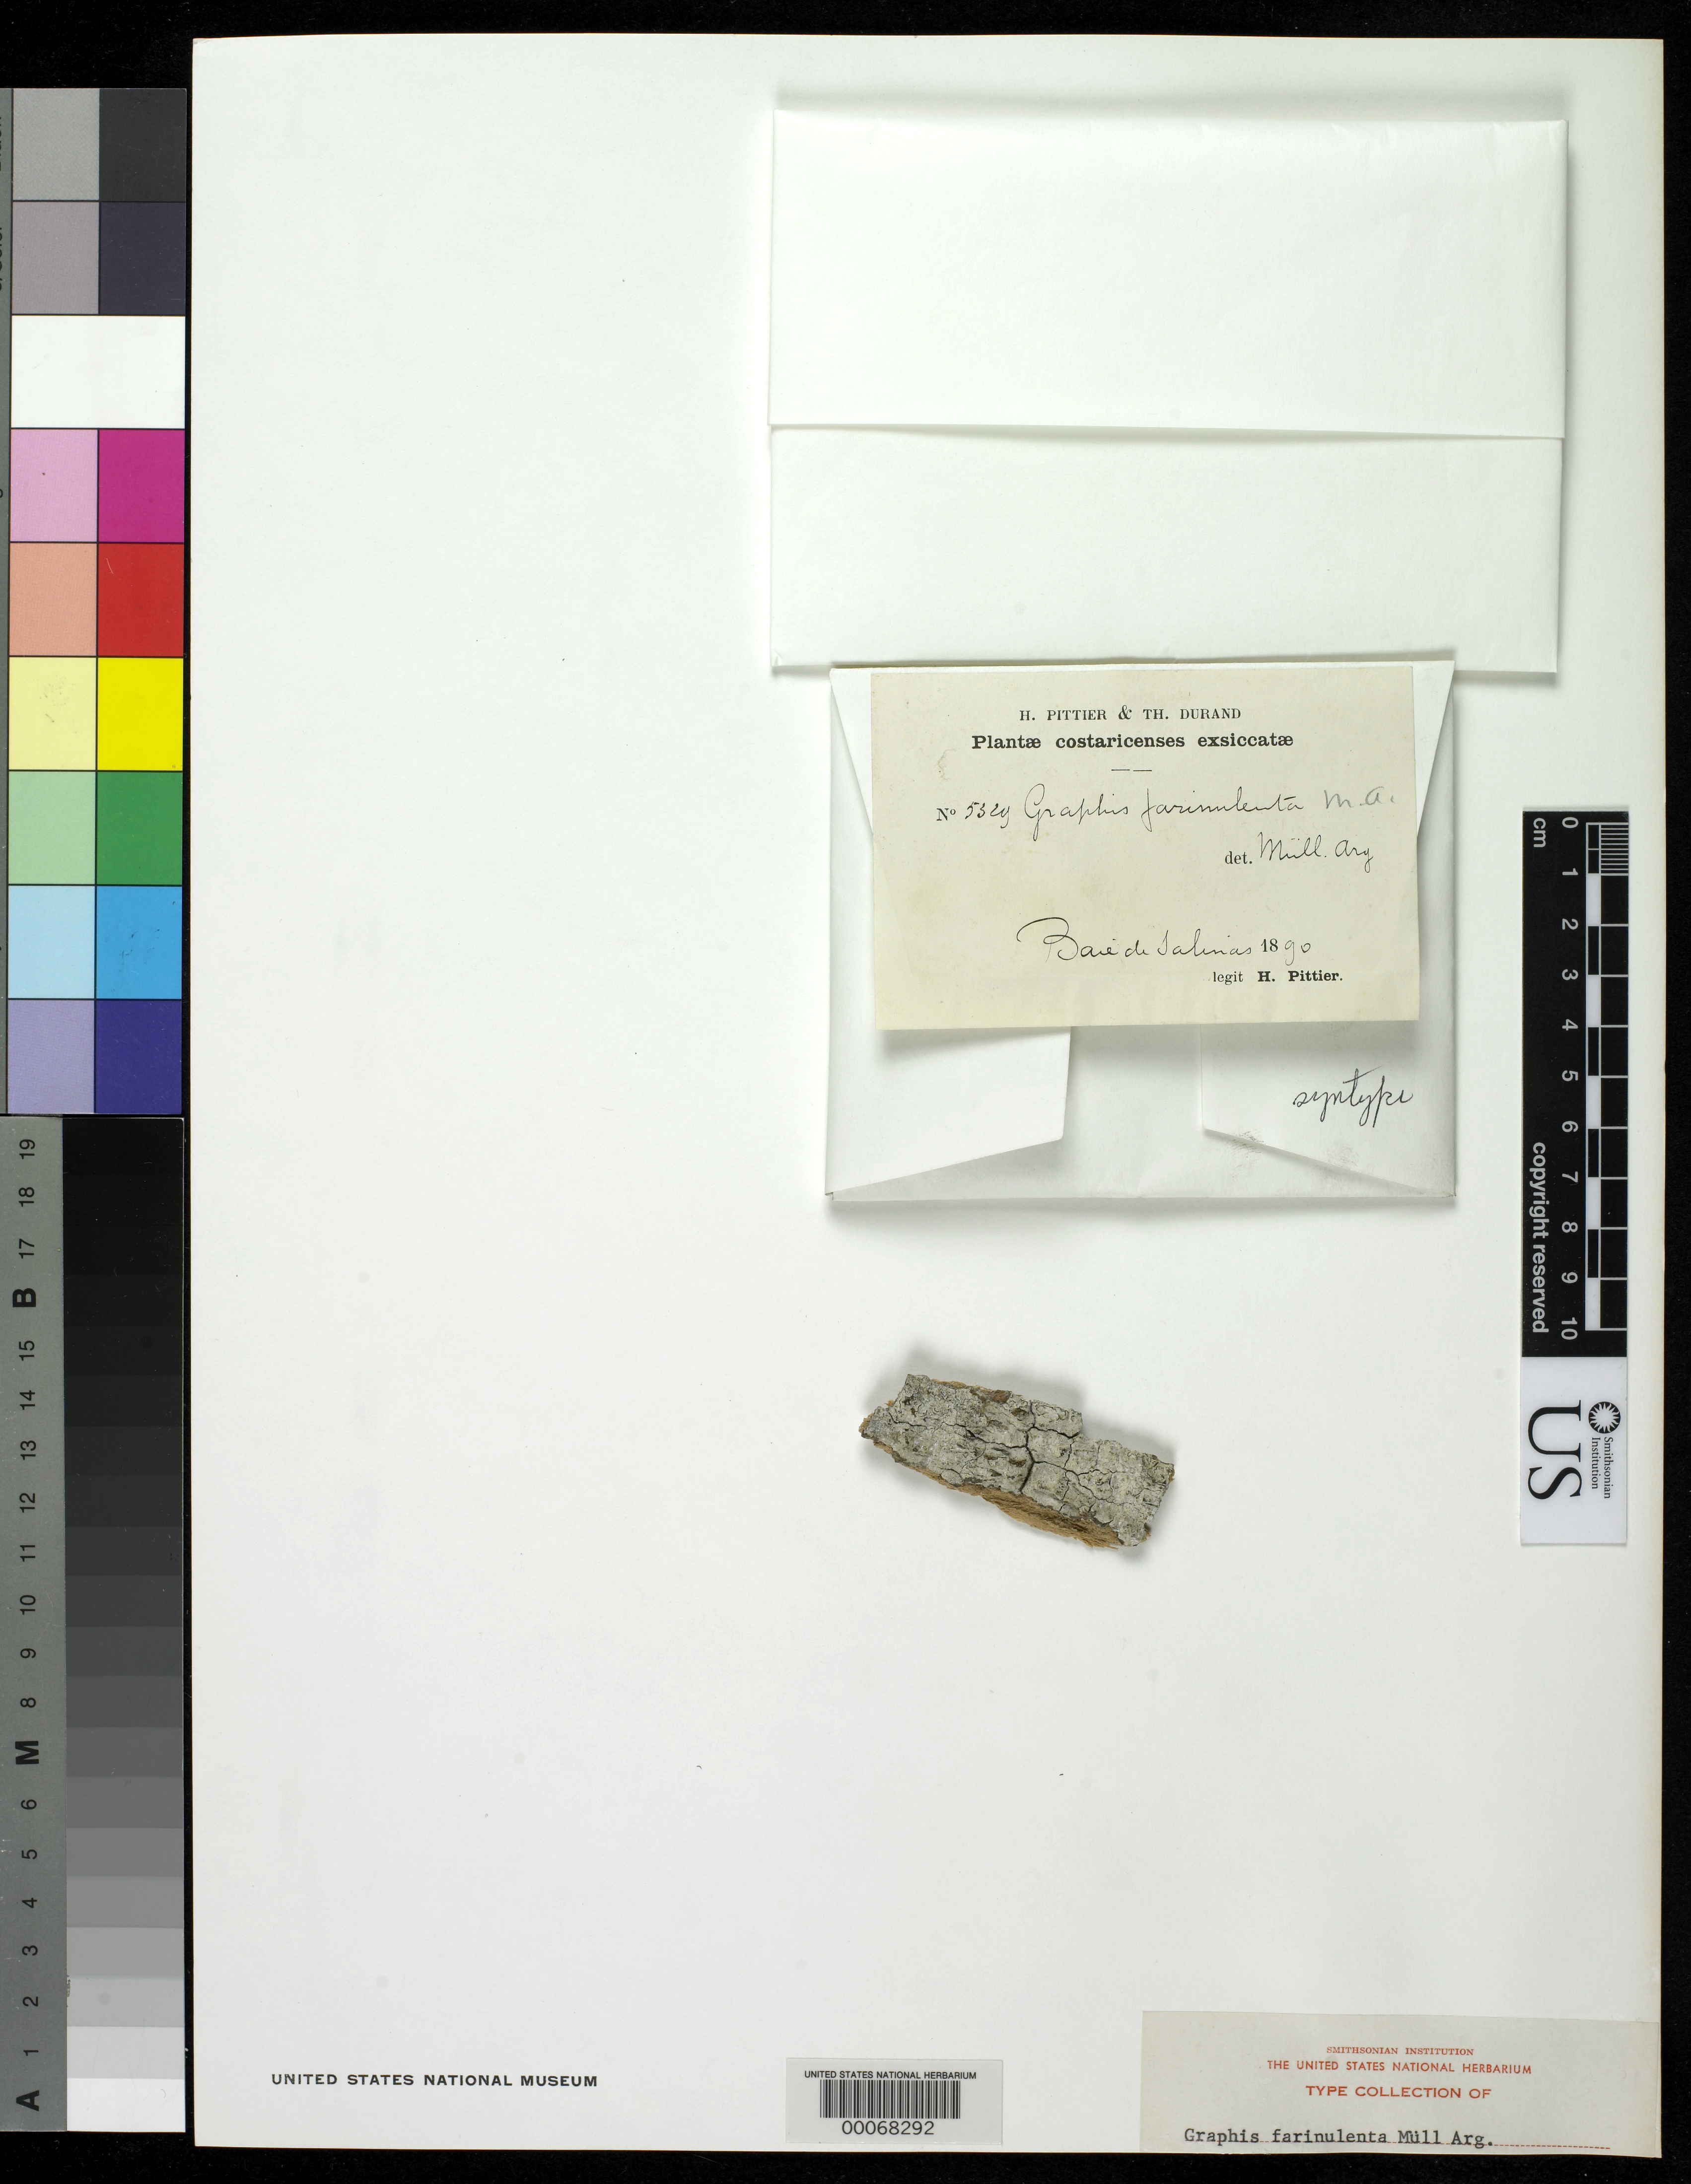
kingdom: Fungi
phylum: Ascomycota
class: Lecanoromycetes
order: Ostropales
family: Graphidaceae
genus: Graphis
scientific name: Graphis farinulenta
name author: Müll. Arg.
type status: Syntype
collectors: H. F. Pittier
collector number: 5329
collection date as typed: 1890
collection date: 1890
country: Costa Rica